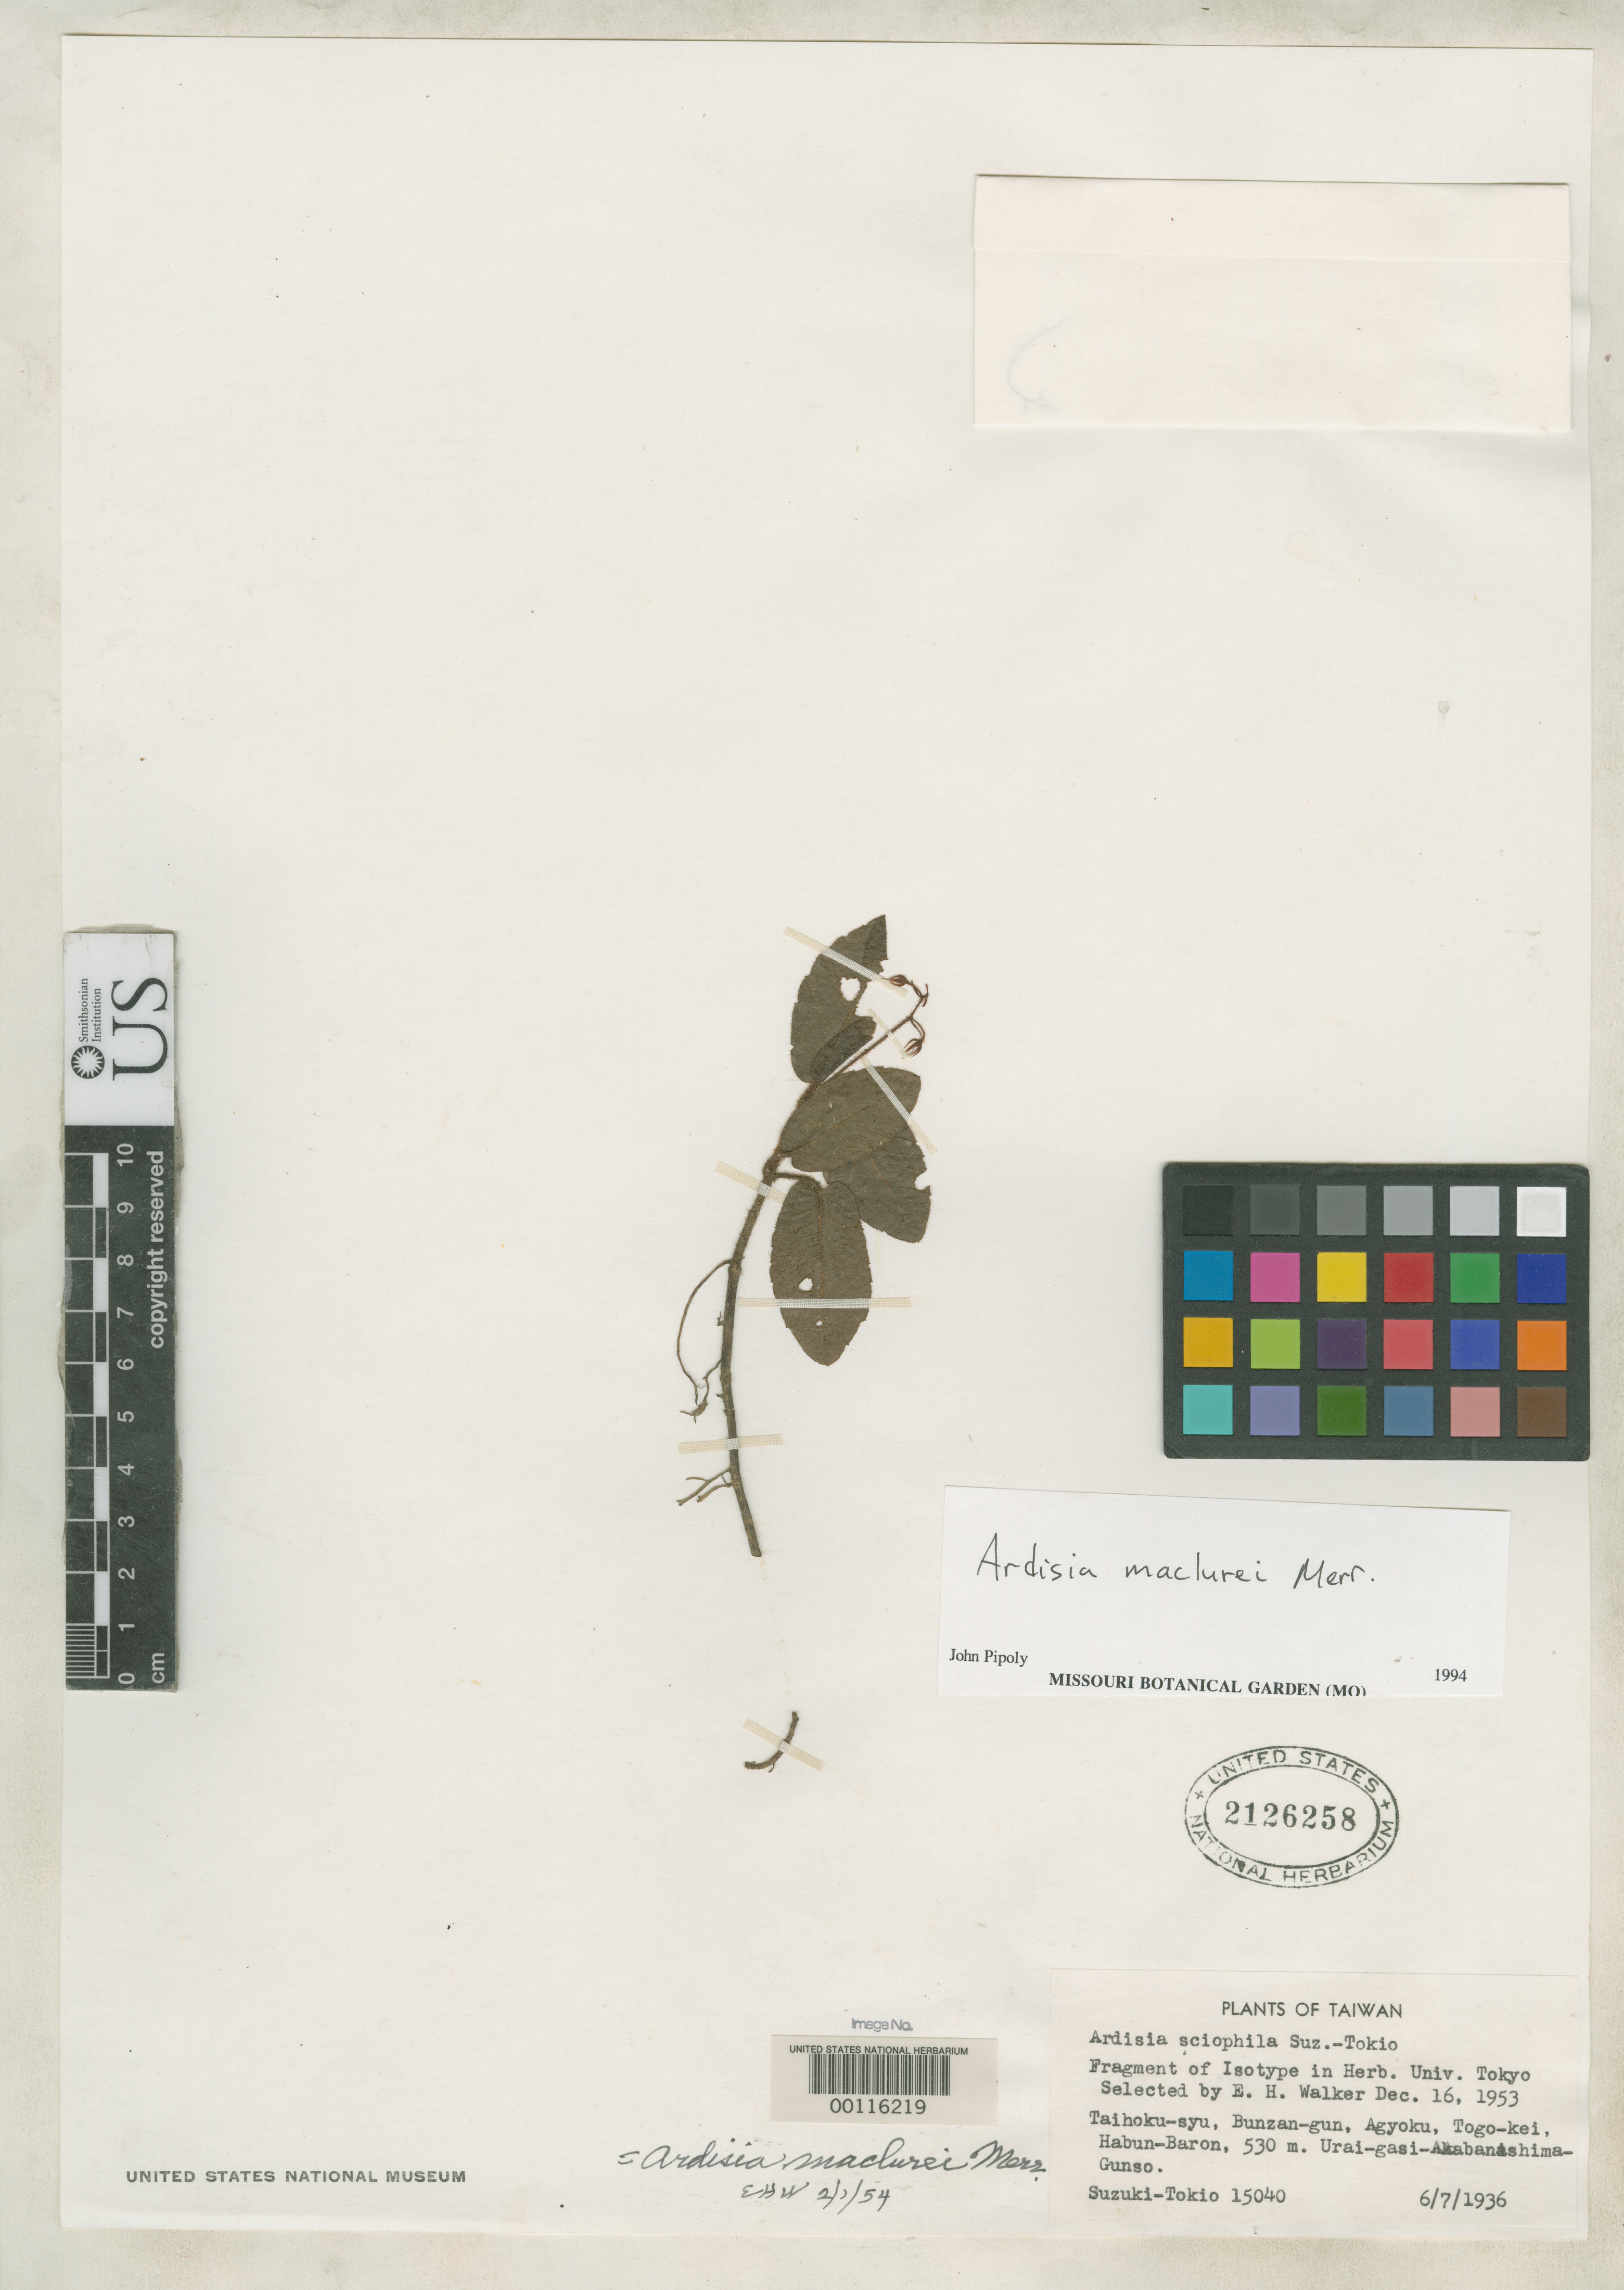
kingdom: Plantae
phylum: Tracheophyta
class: Magnoliopsida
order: Ericales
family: Primulaceae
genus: Ardisia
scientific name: Ardisia sciophila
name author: Suzuki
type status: Isotype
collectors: T. Suzuki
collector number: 15040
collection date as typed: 07 Jun 1936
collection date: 1936-06-07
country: Taiwan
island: Taiwan [Formosa]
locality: Taihoku-syu, Bunzan-gun, Agyoku, Togo-kei, Habun-baron.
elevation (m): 530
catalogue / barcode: US 2126258